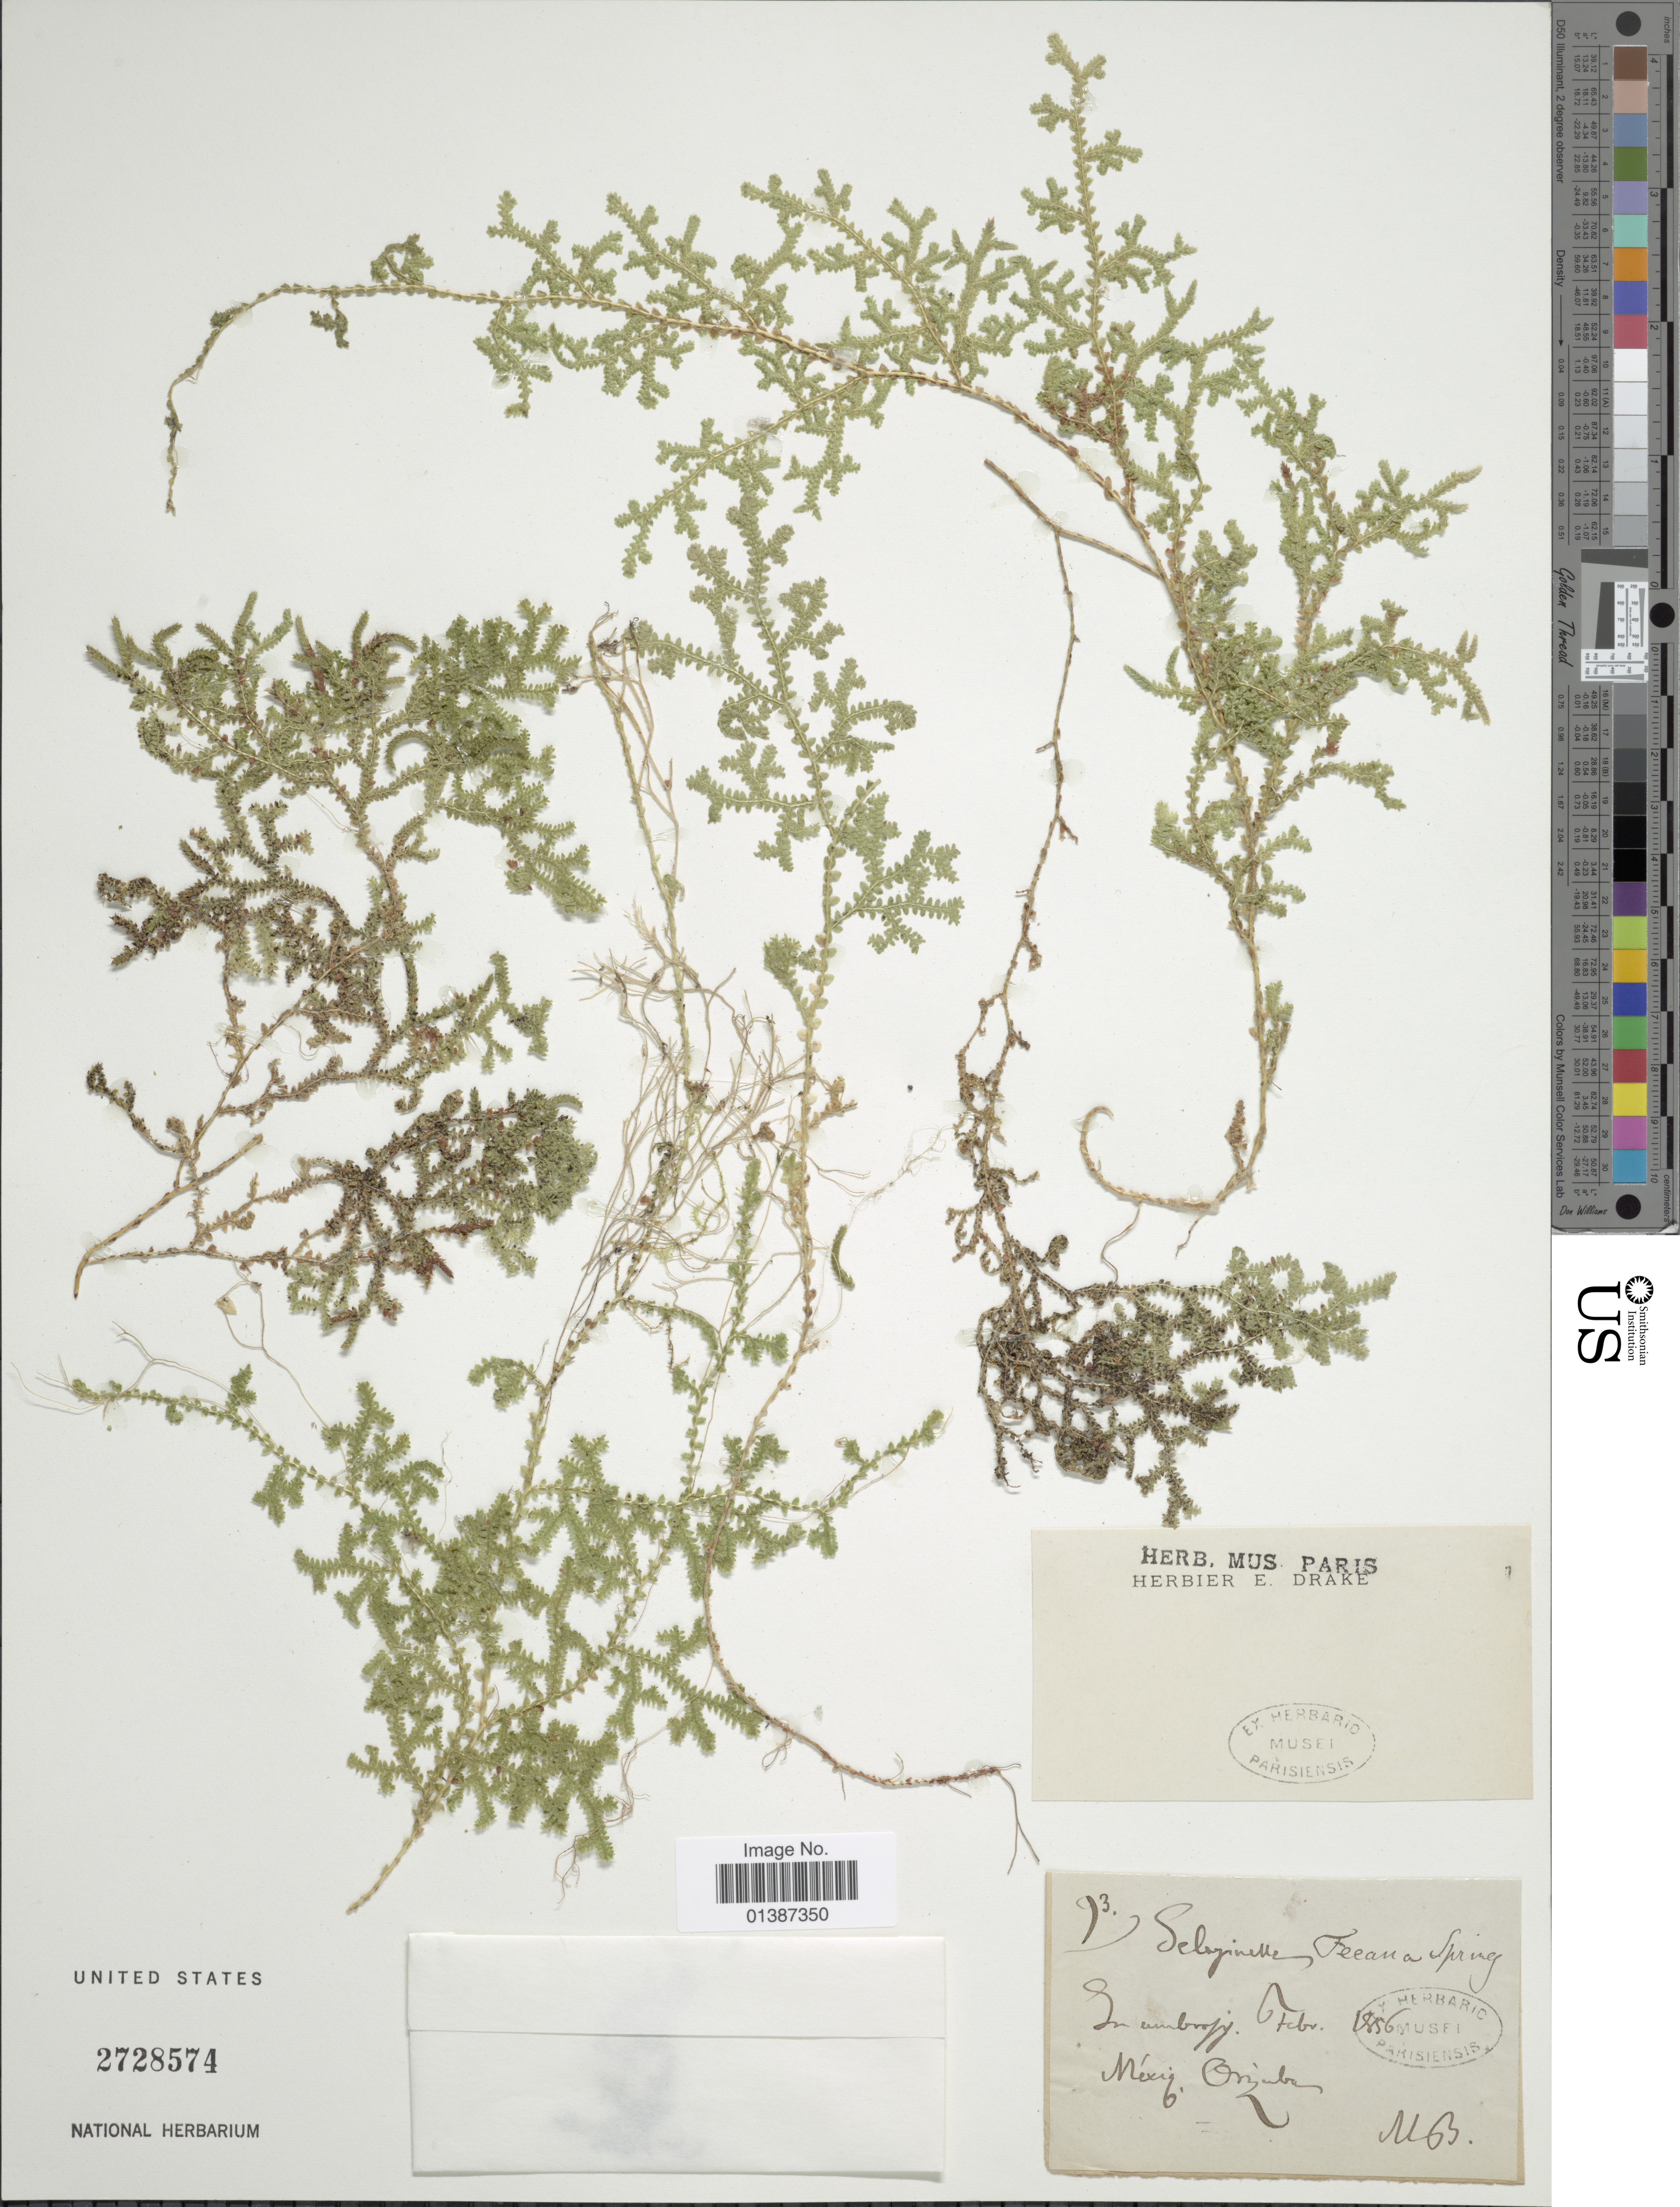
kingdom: Plantae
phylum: Tracheophyta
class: Lycopodiopsida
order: Selaginellales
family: Selaginellaceae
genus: Selaginella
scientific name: Selaginella delicatissima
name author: Linden ex A. Braun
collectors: M. B.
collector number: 93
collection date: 1856-02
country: Mexico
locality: Orizaba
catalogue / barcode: US 2728574